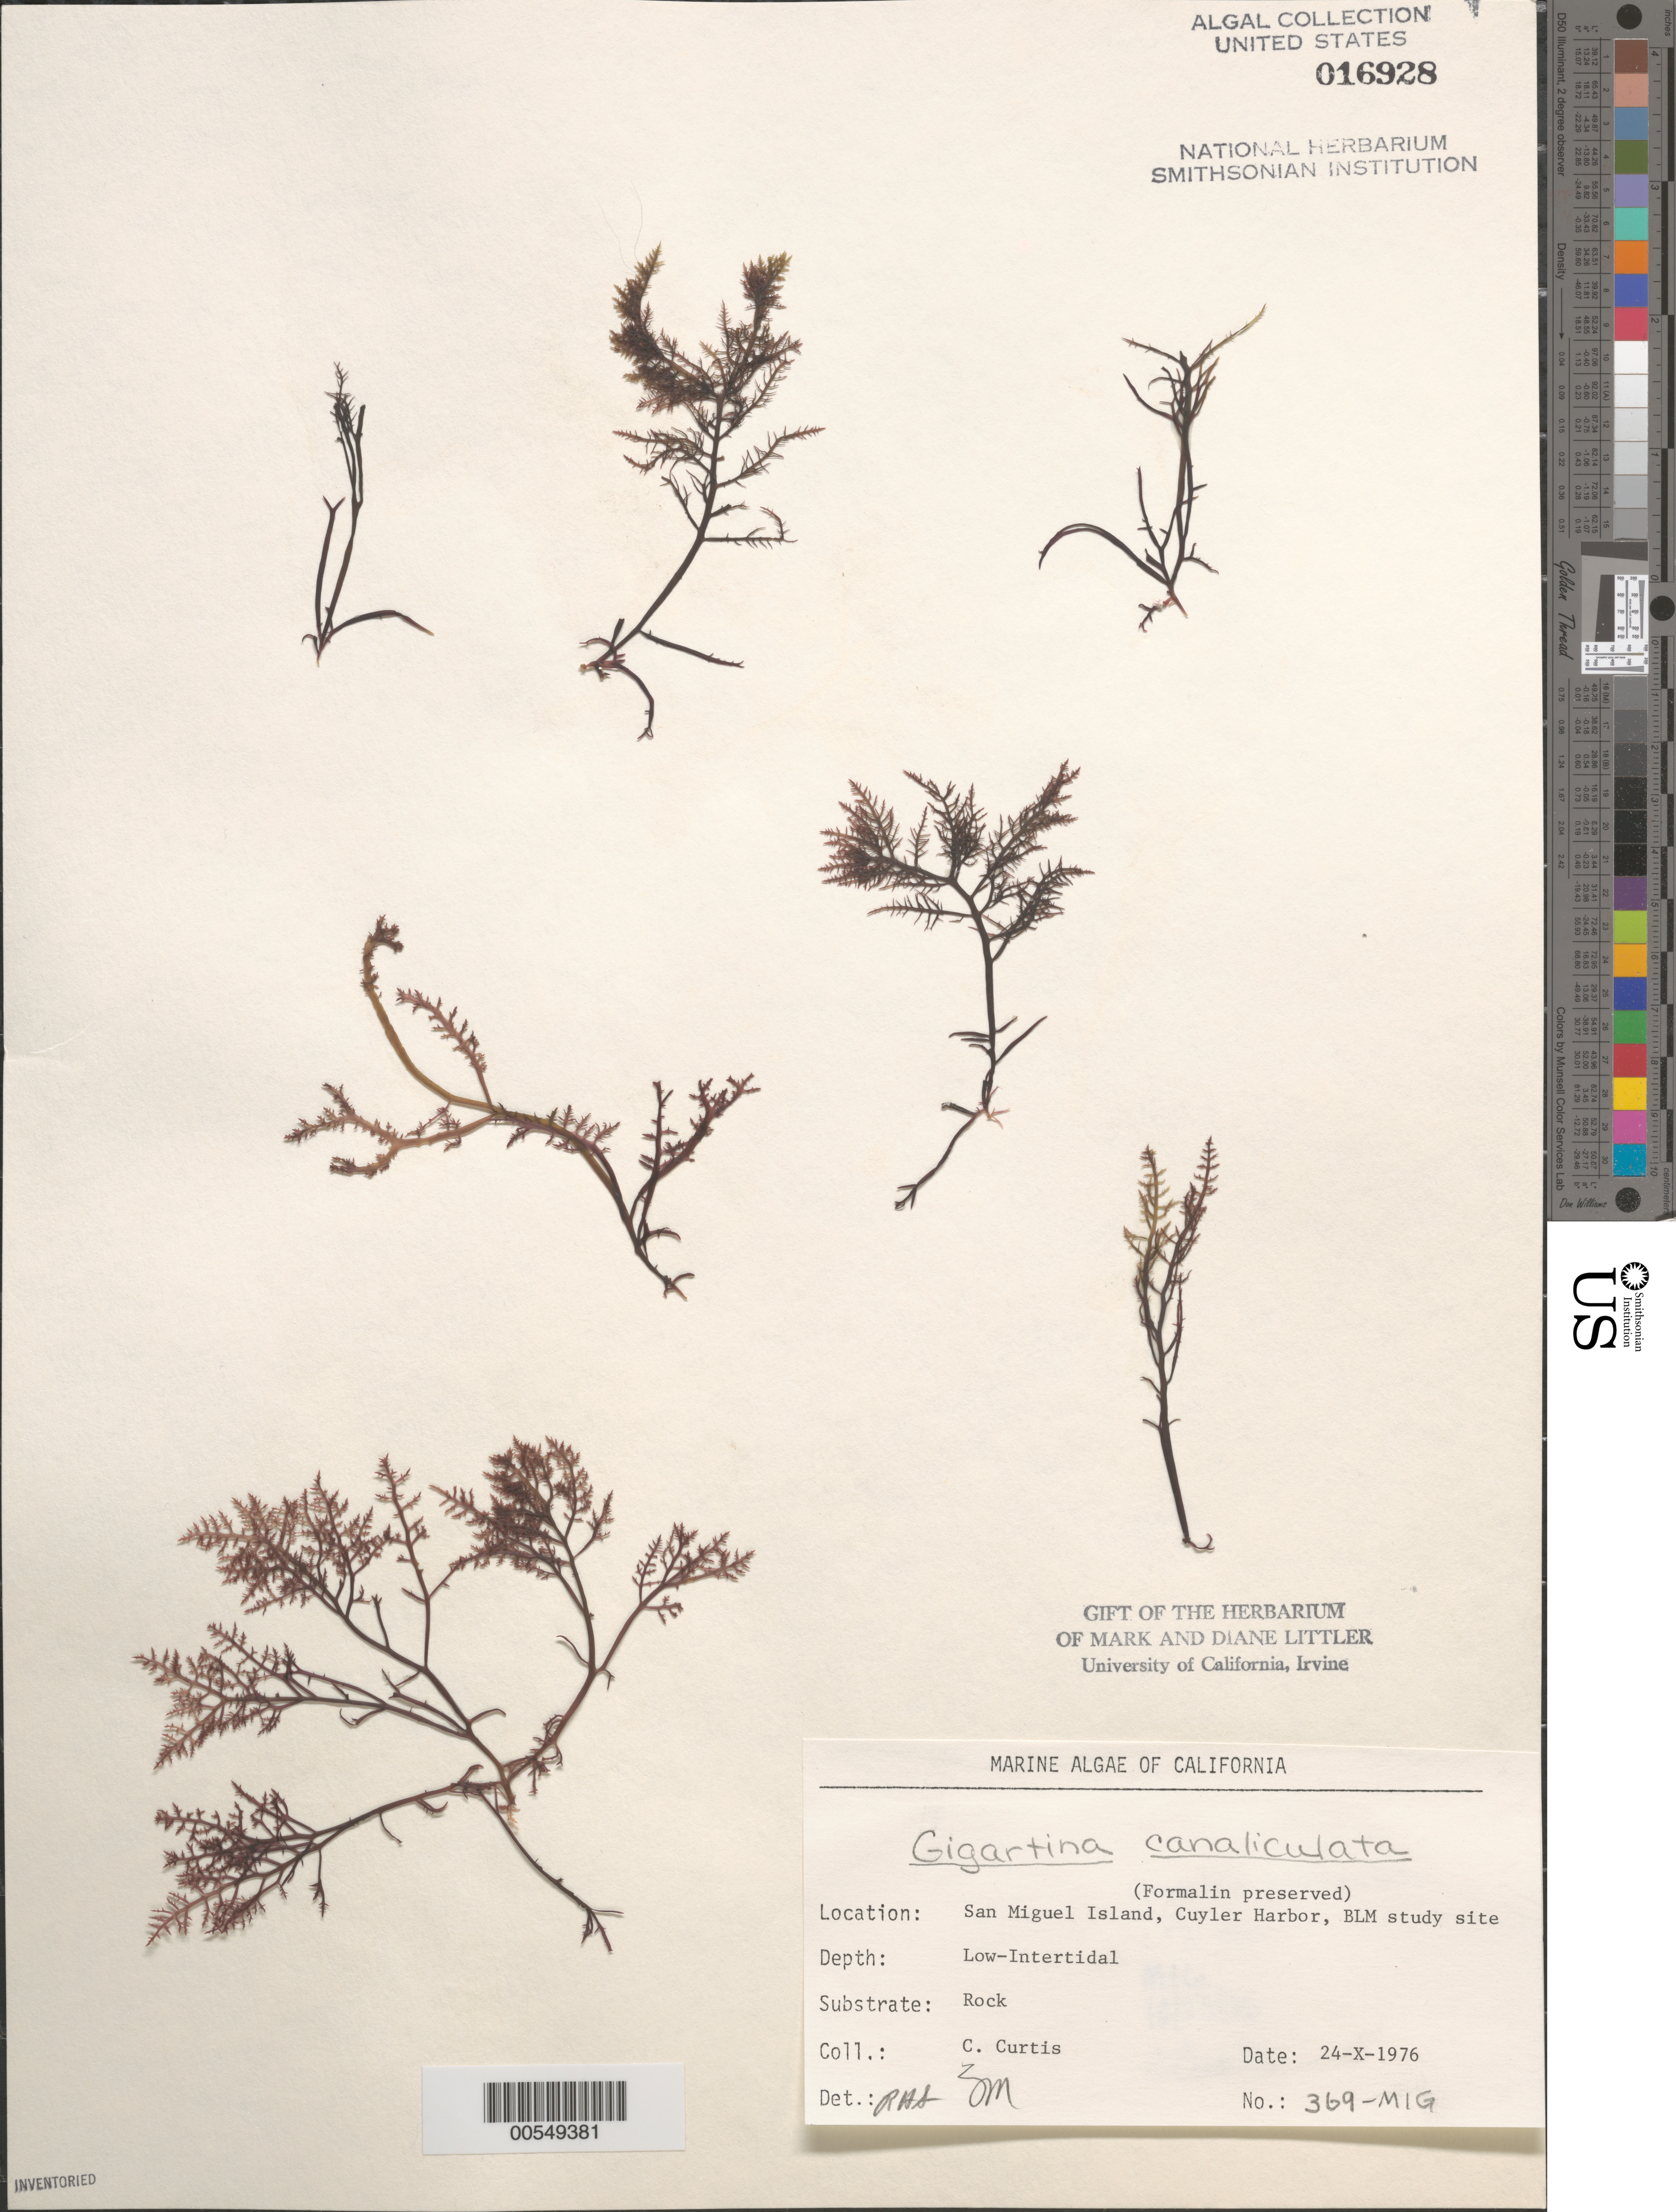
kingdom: Plantae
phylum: Rhodophyta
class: Florideophyceae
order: Gigartinales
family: Gigartinaceae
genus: Chondracanthus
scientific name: Chondracanthus canaliculatus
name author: (Harv.) Guiry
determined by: Algae name updating Project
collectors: C. Curtis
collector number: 369-mig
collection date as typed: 24 Oct 1976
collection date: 1976-10-24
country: United States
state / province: California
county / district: Santa Barbara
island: San Miguel Island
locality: Cuyler Harbor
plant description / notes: BLM-SOCALBIGHT Rocky Intertidal Survey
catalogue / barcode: US 16928